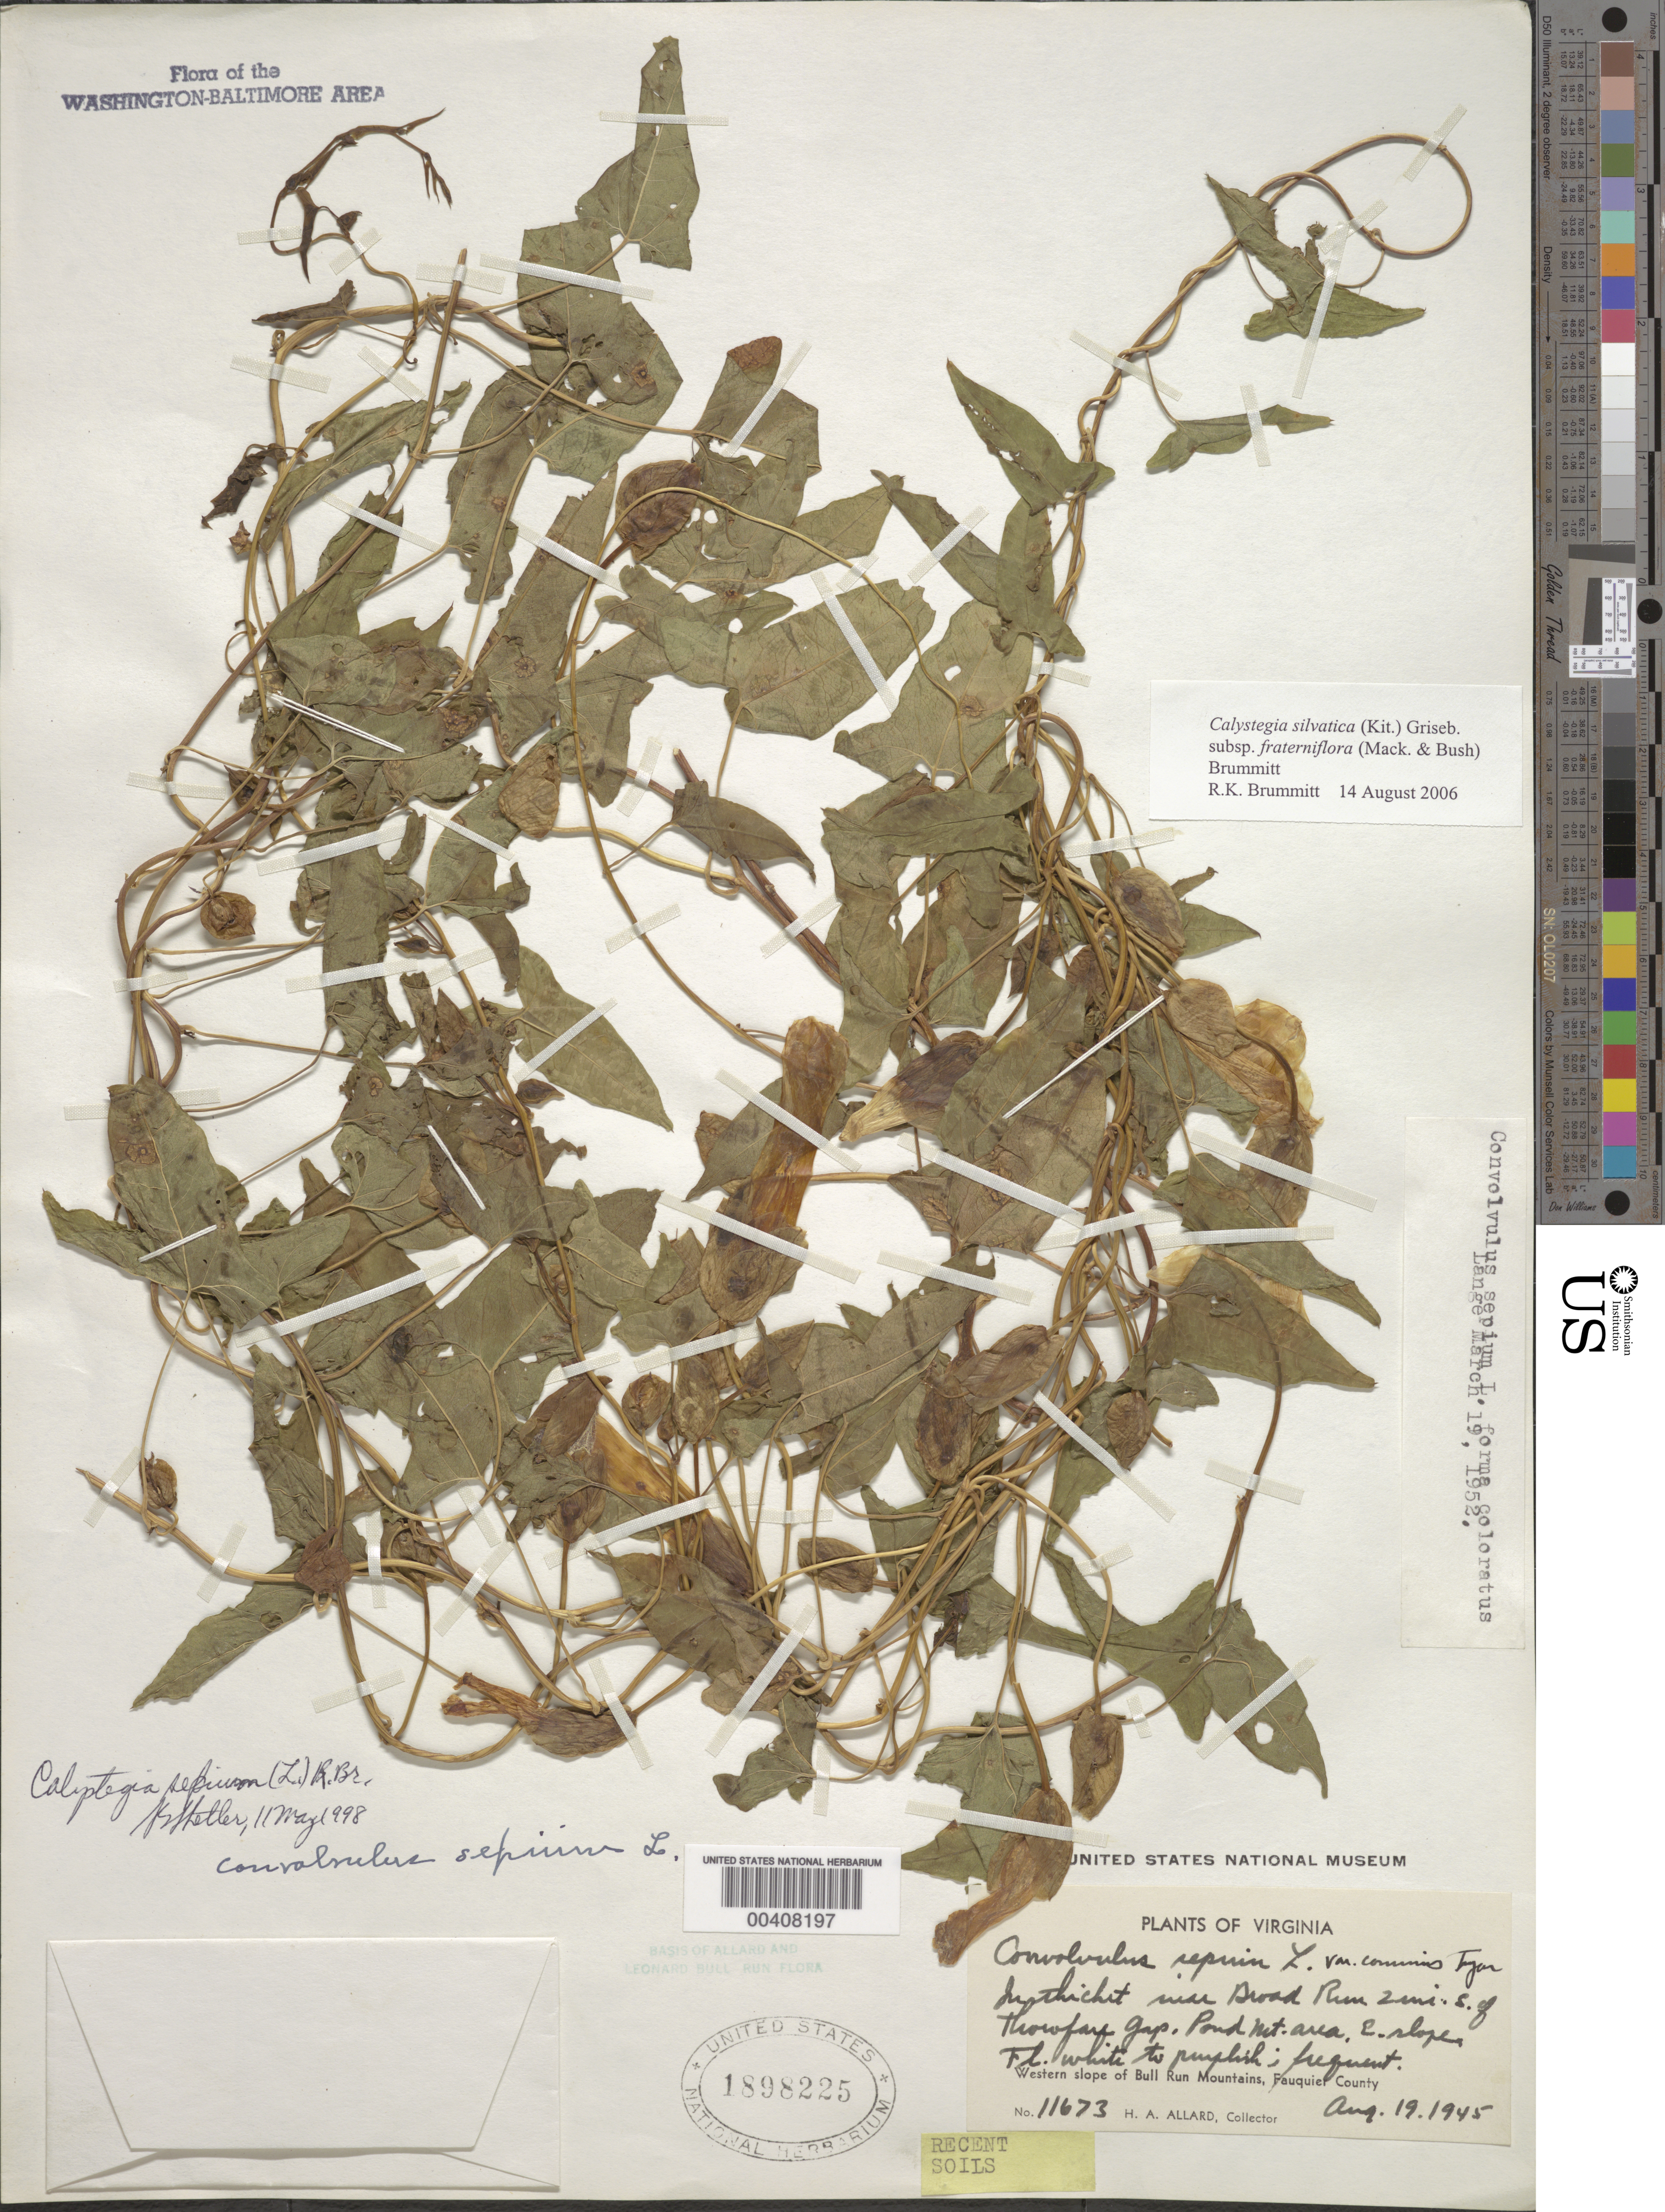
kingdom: Plantae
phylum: Tracheophyta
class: Magnoliopsida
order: Solanales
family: Convolvulaceae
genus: Calystegia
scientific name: Calystegia silvatica subsp. fraterniflora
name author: (Mack. & Bush) Brummitt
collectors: H. A. Allard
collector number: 11673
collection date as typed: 19 Aug 1945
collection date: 1945-08-19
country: United States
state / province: Virginia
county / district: Fauquier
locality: Broad Run, 2 mi. S of Thorofare Gap, Pond Mts. Area, E slope Bull Run Mts.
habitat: Thicket, recent soils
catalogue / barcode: US 1898225